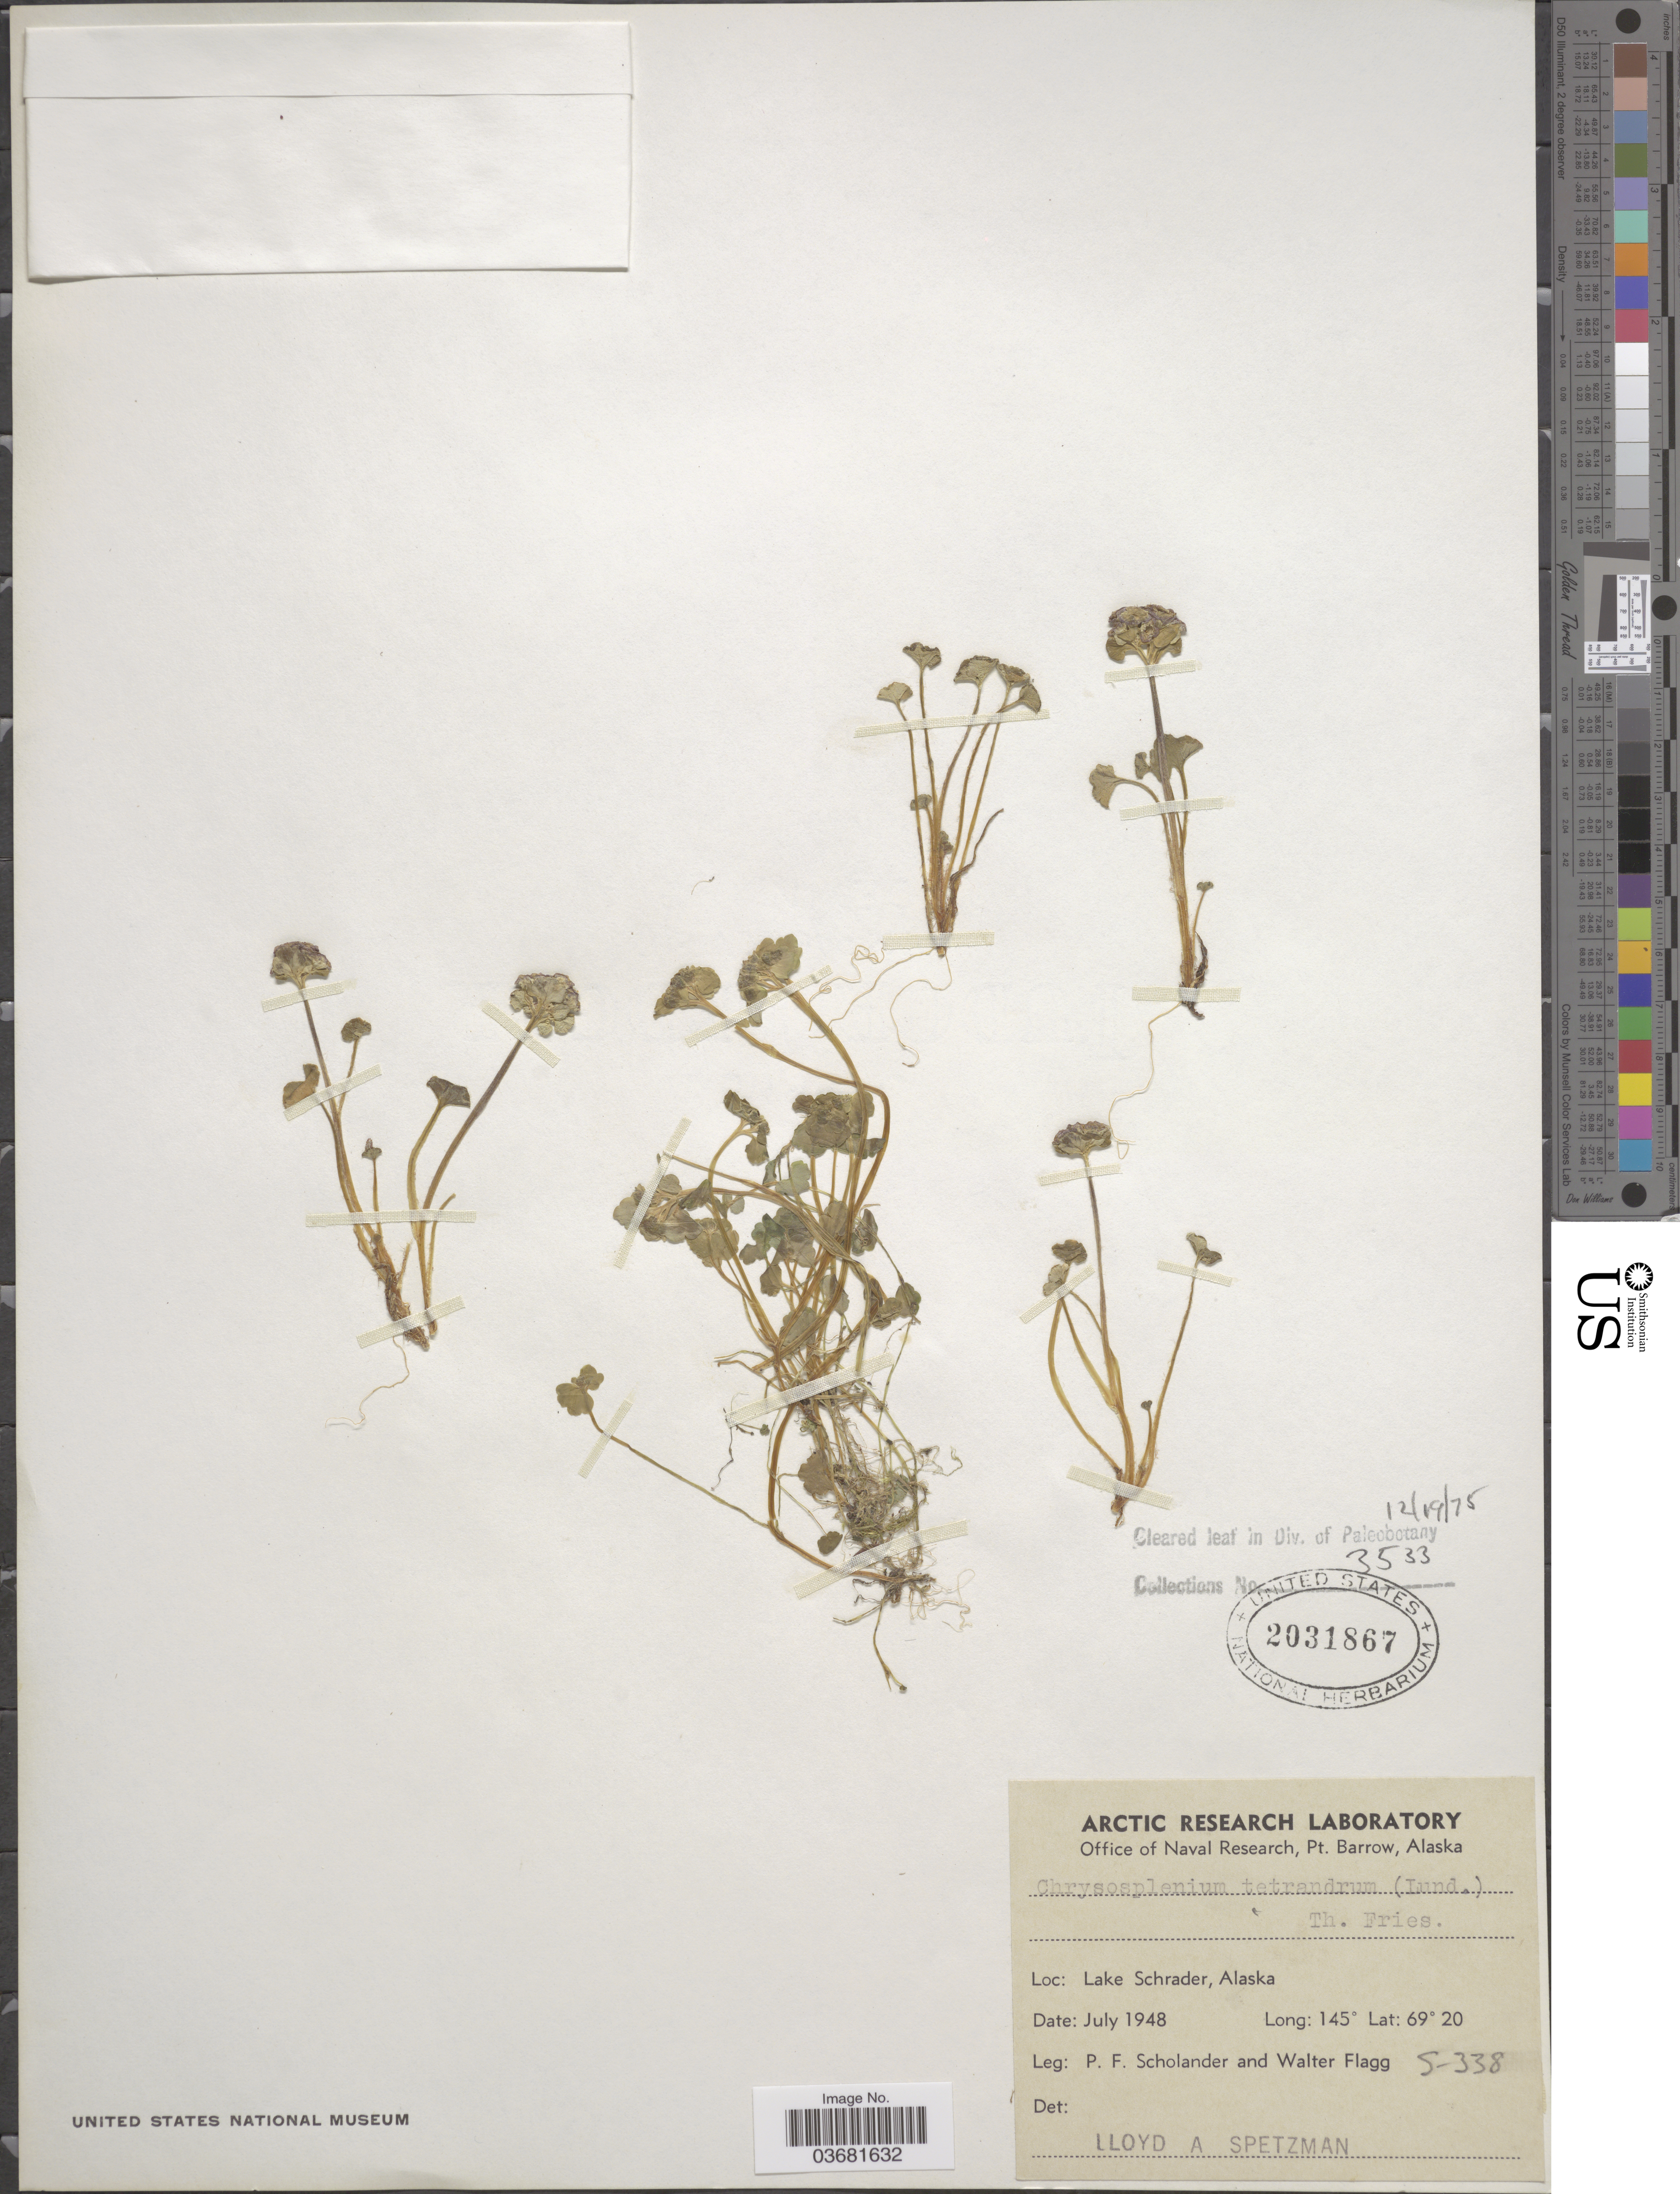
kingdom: Plantae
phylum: Tracheophyta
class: Magnoliopsida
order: Saxifragales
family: Saxifragaceae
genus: Chrysosplenium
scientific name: Chrysosplenium tetrandrum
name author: (N. Lund) Th. Fr.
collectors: P. Scholander & W. Flagg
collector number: S-338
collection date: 1948-07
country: United States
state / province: Alaska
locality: Lake Schrader.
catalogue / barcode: US 2031867